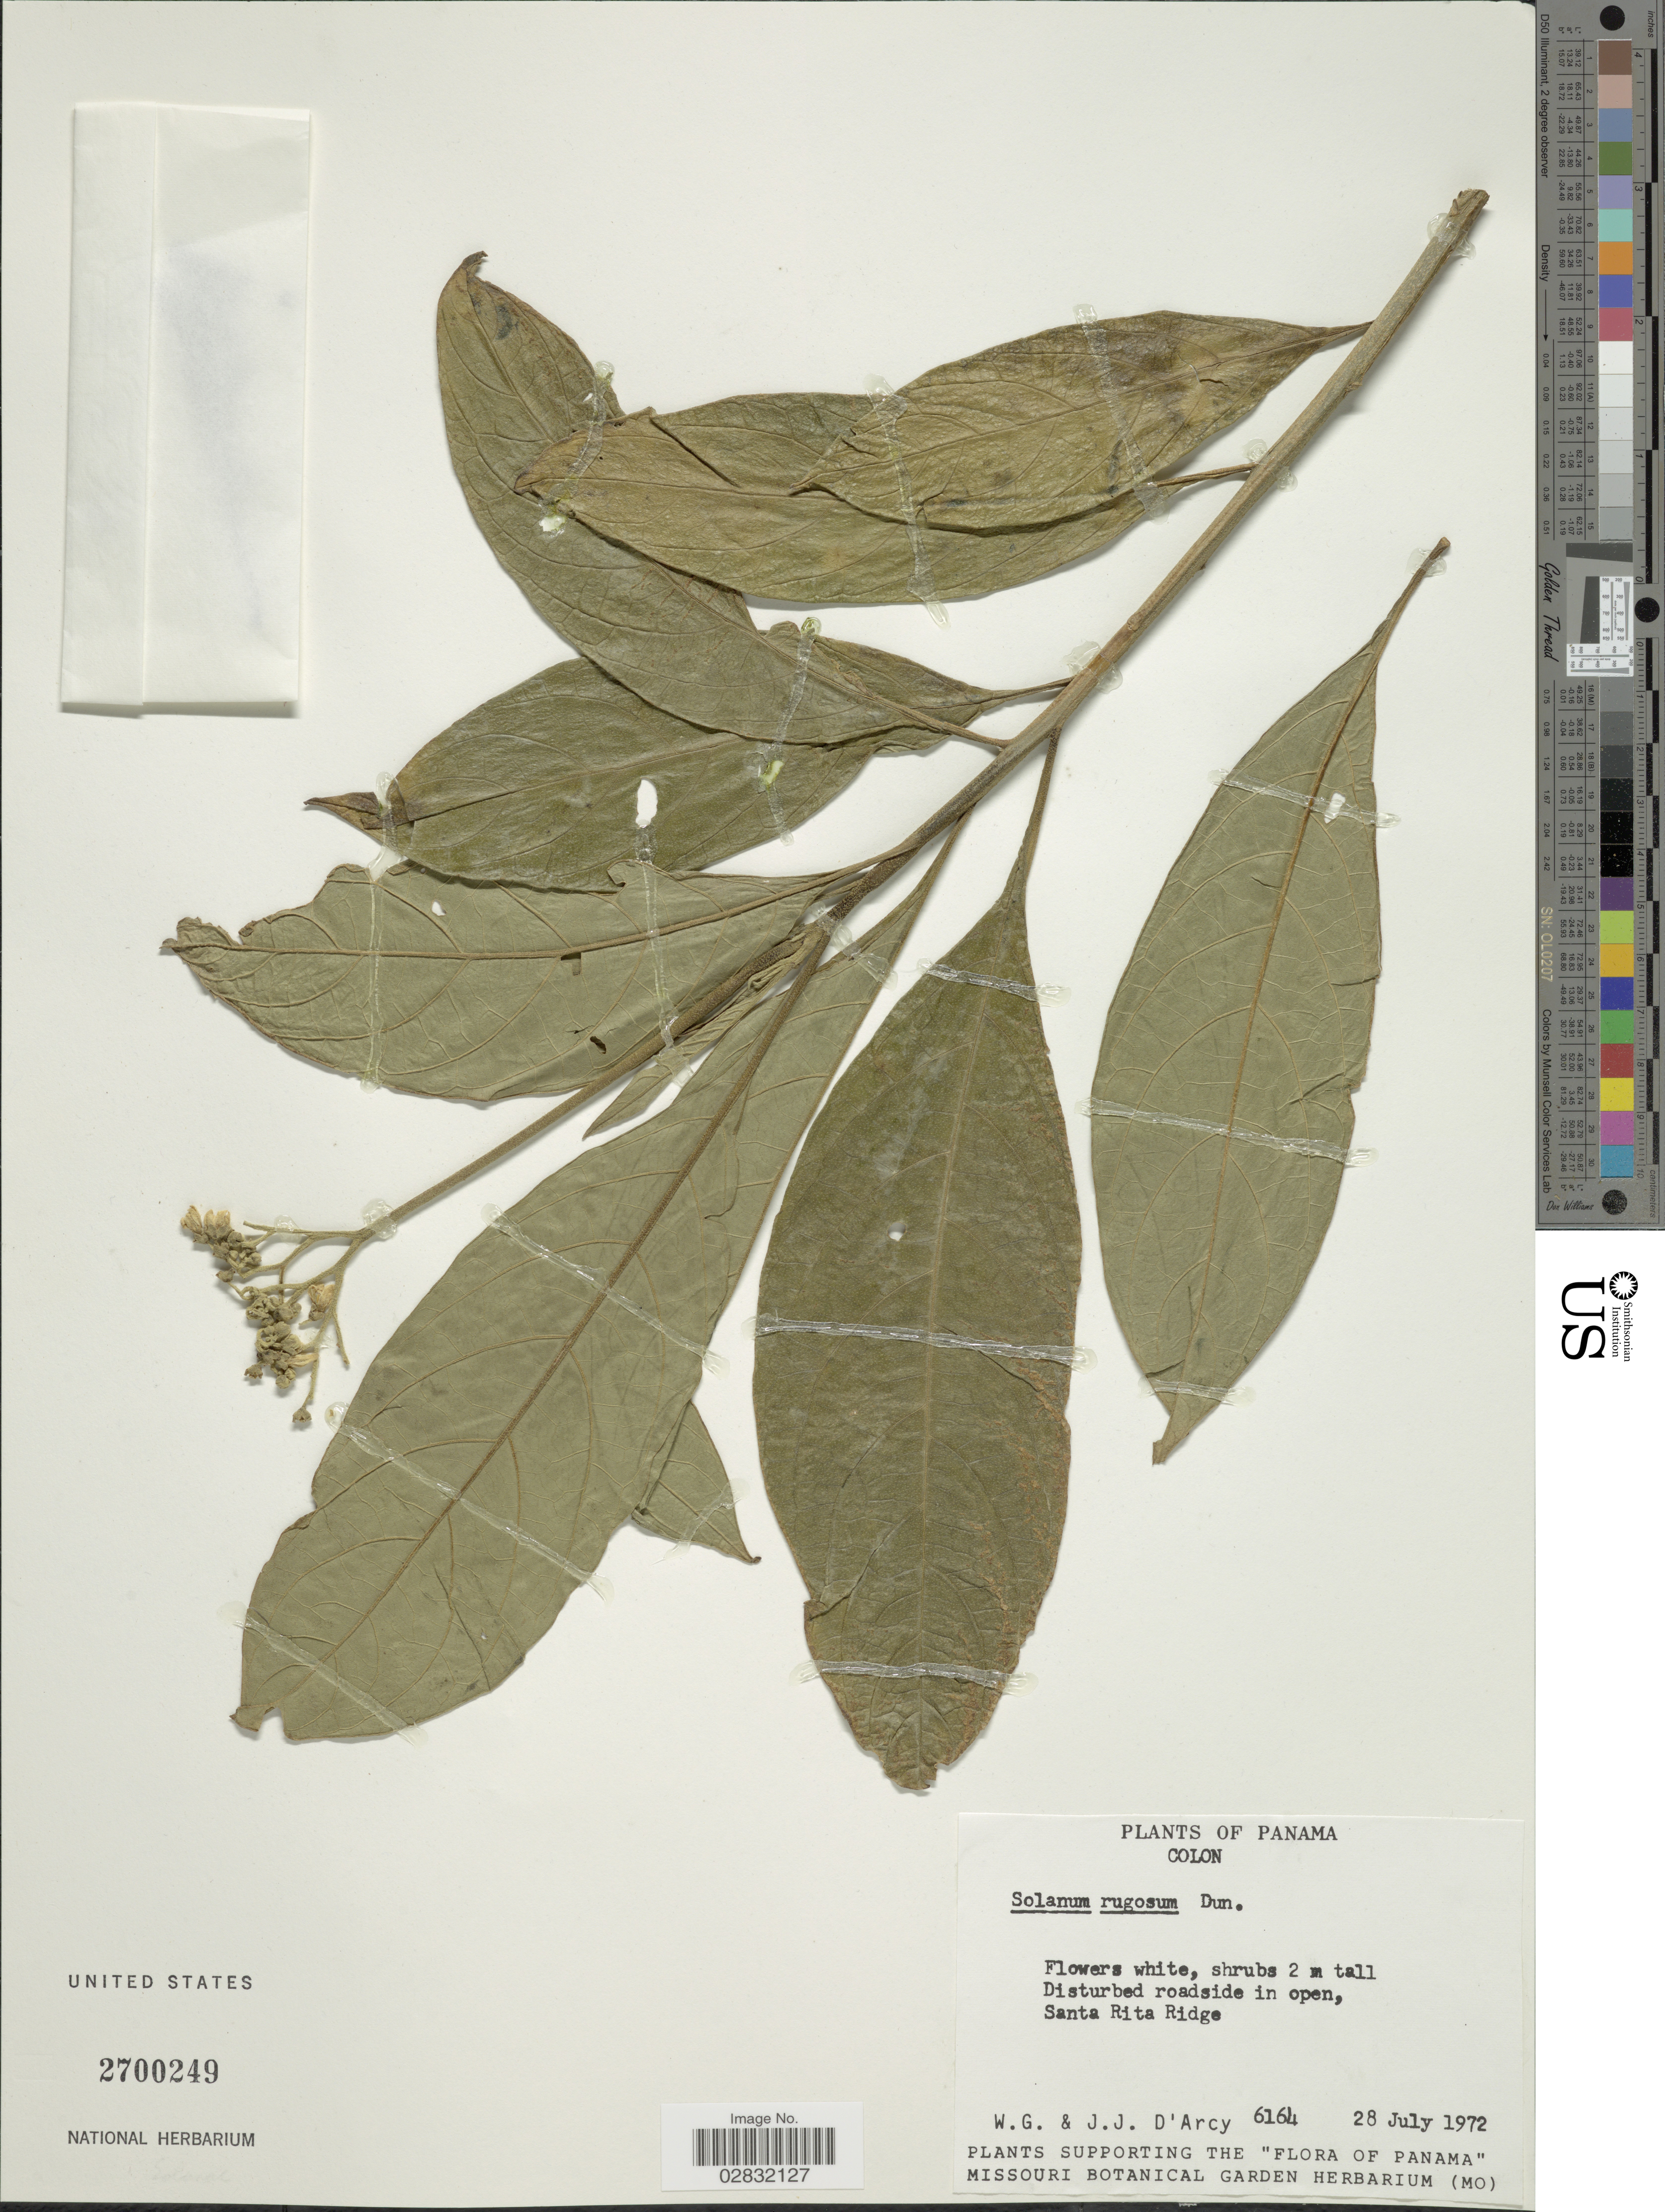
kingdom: Plantae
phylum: Tracheophyta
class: Magnoliopsida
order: Solanales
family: Solanaceae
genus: Solanum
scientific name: Solanum rugosum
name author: Dunal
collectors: W. G. D'Arcy & J. J. D'Arcy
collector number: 6164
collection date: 1972-07-28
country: Panama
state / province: Colón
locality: Colon, Disturbed roadside in open, Santa Rita Ridge.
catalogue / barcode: US 2700249